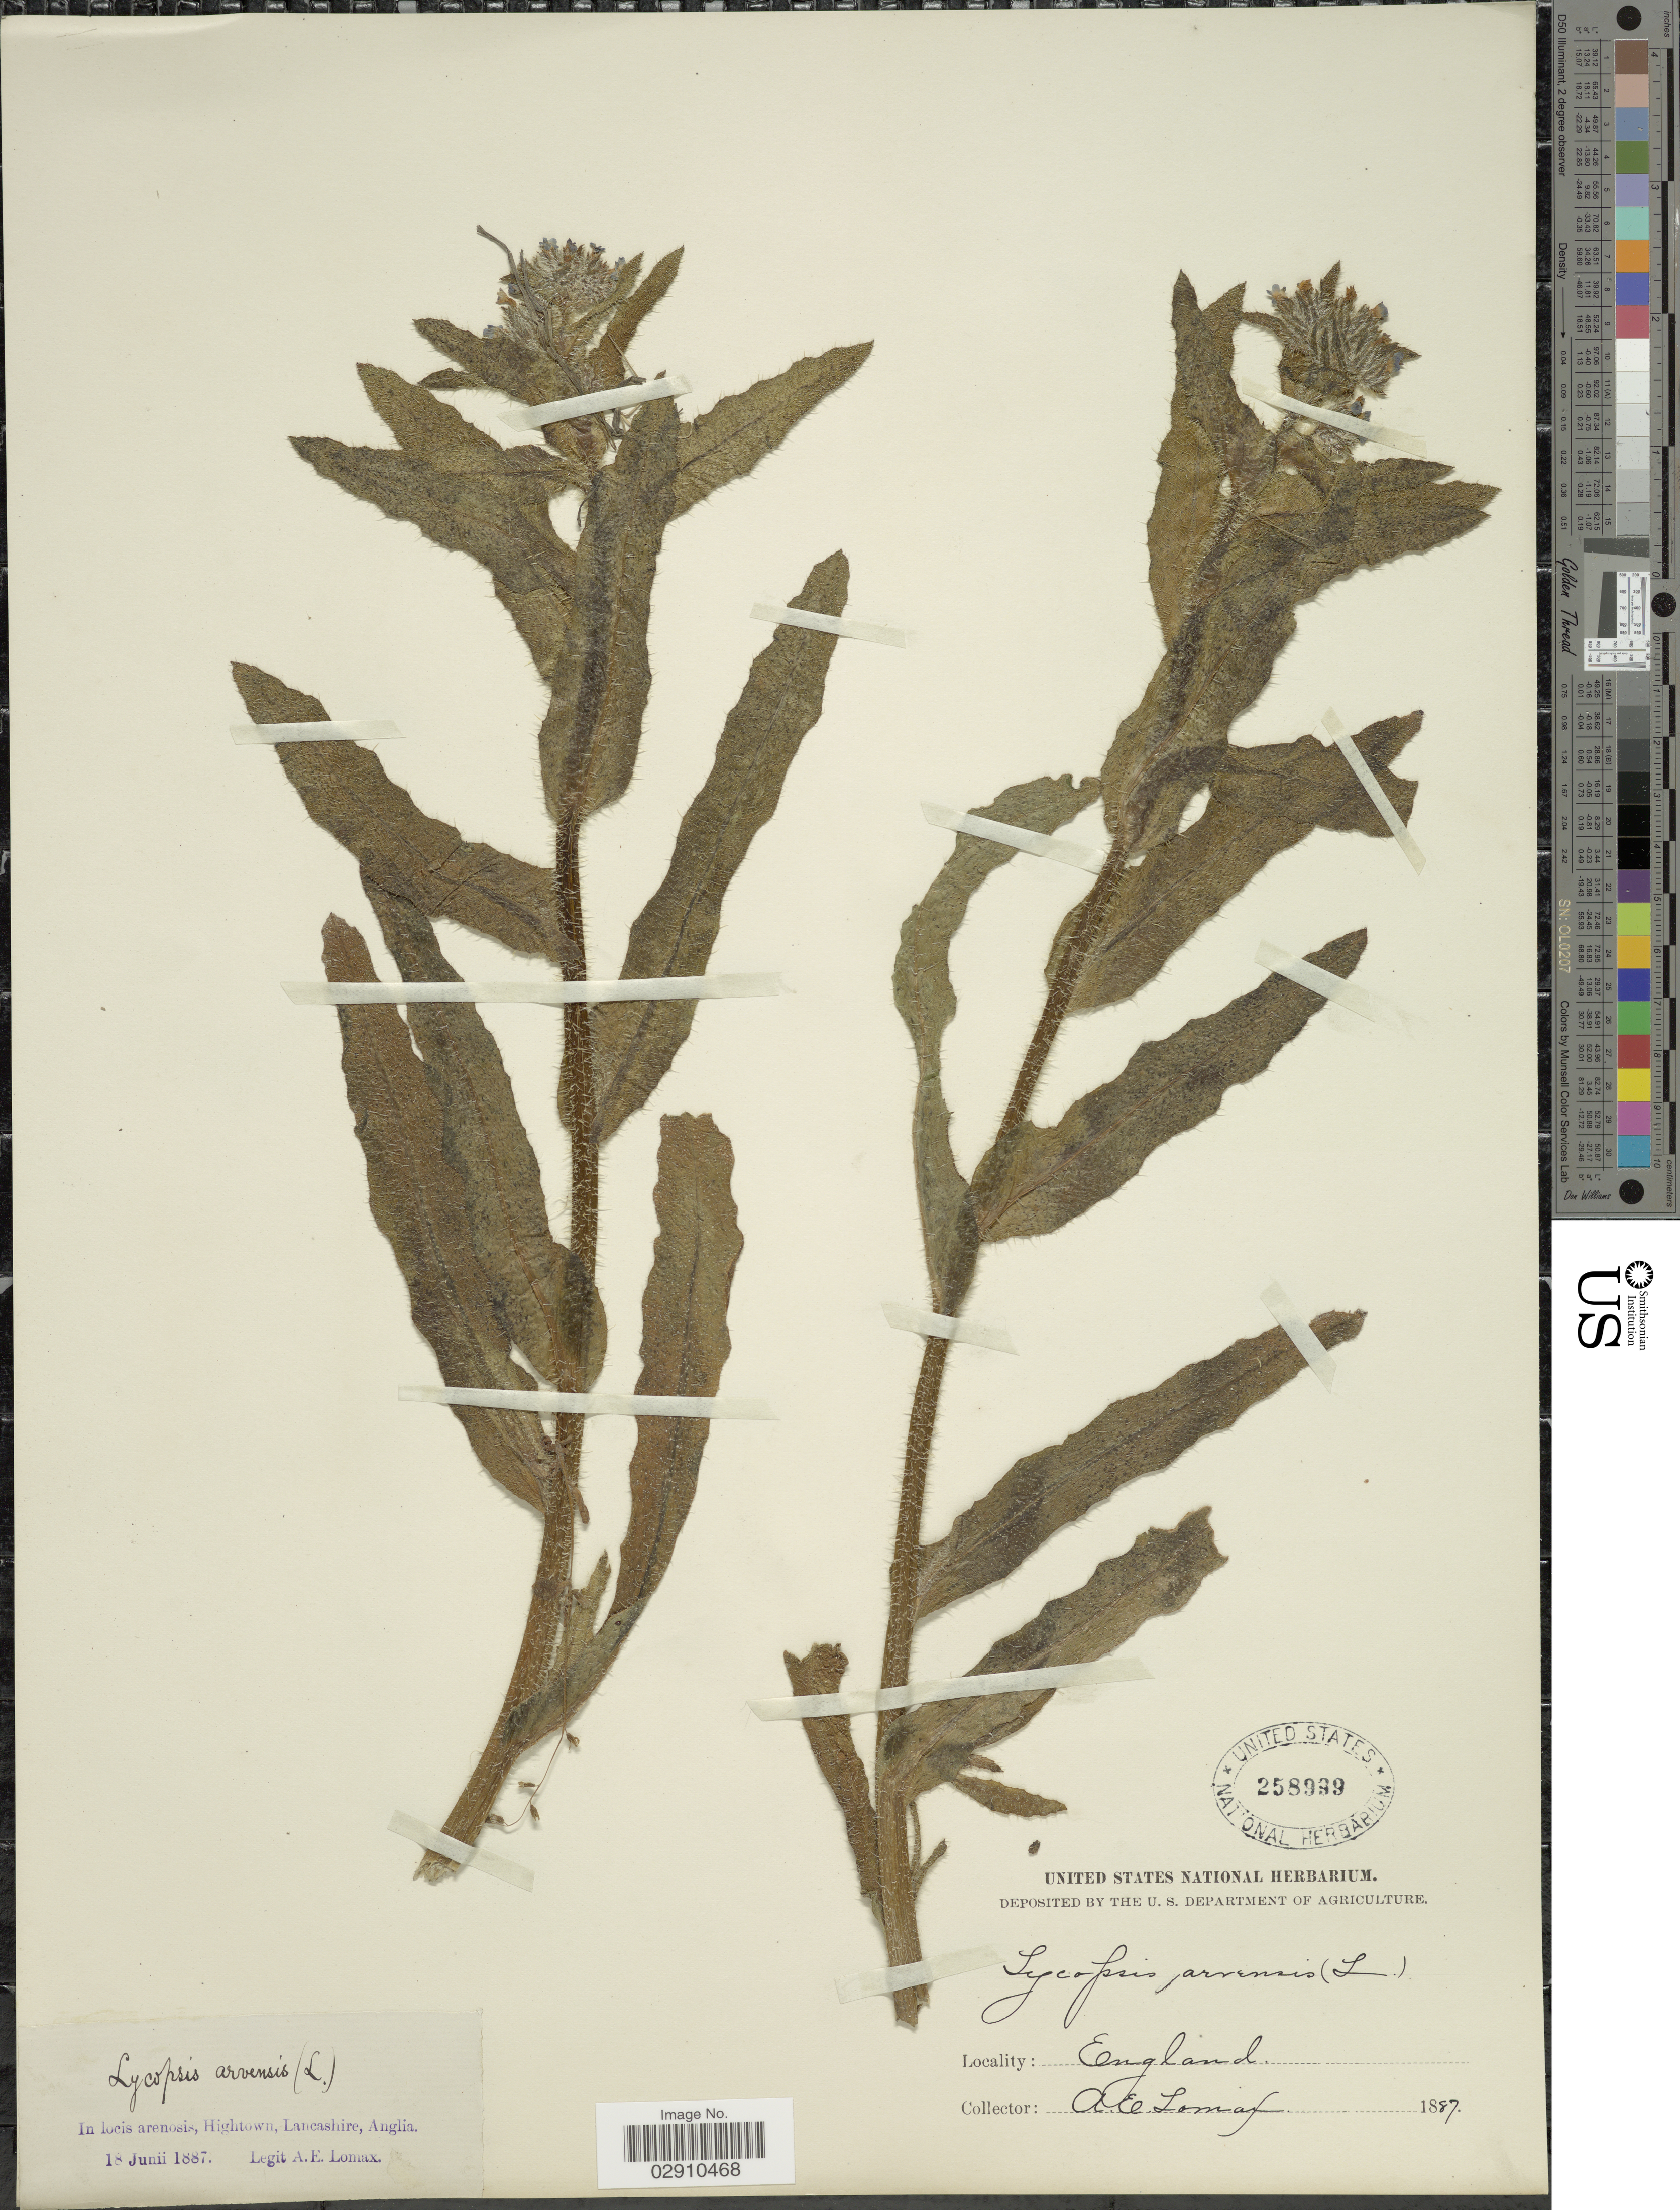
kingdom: Plantae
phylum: Tracheophyta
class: Magnoliopsida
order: Boraginales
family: Boraginaceae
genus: Lycopsis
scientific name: Lycopsis arvensis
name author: L.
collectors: A. Lomax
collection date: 1887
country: United Kingdom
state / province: England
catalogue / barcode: US 258999